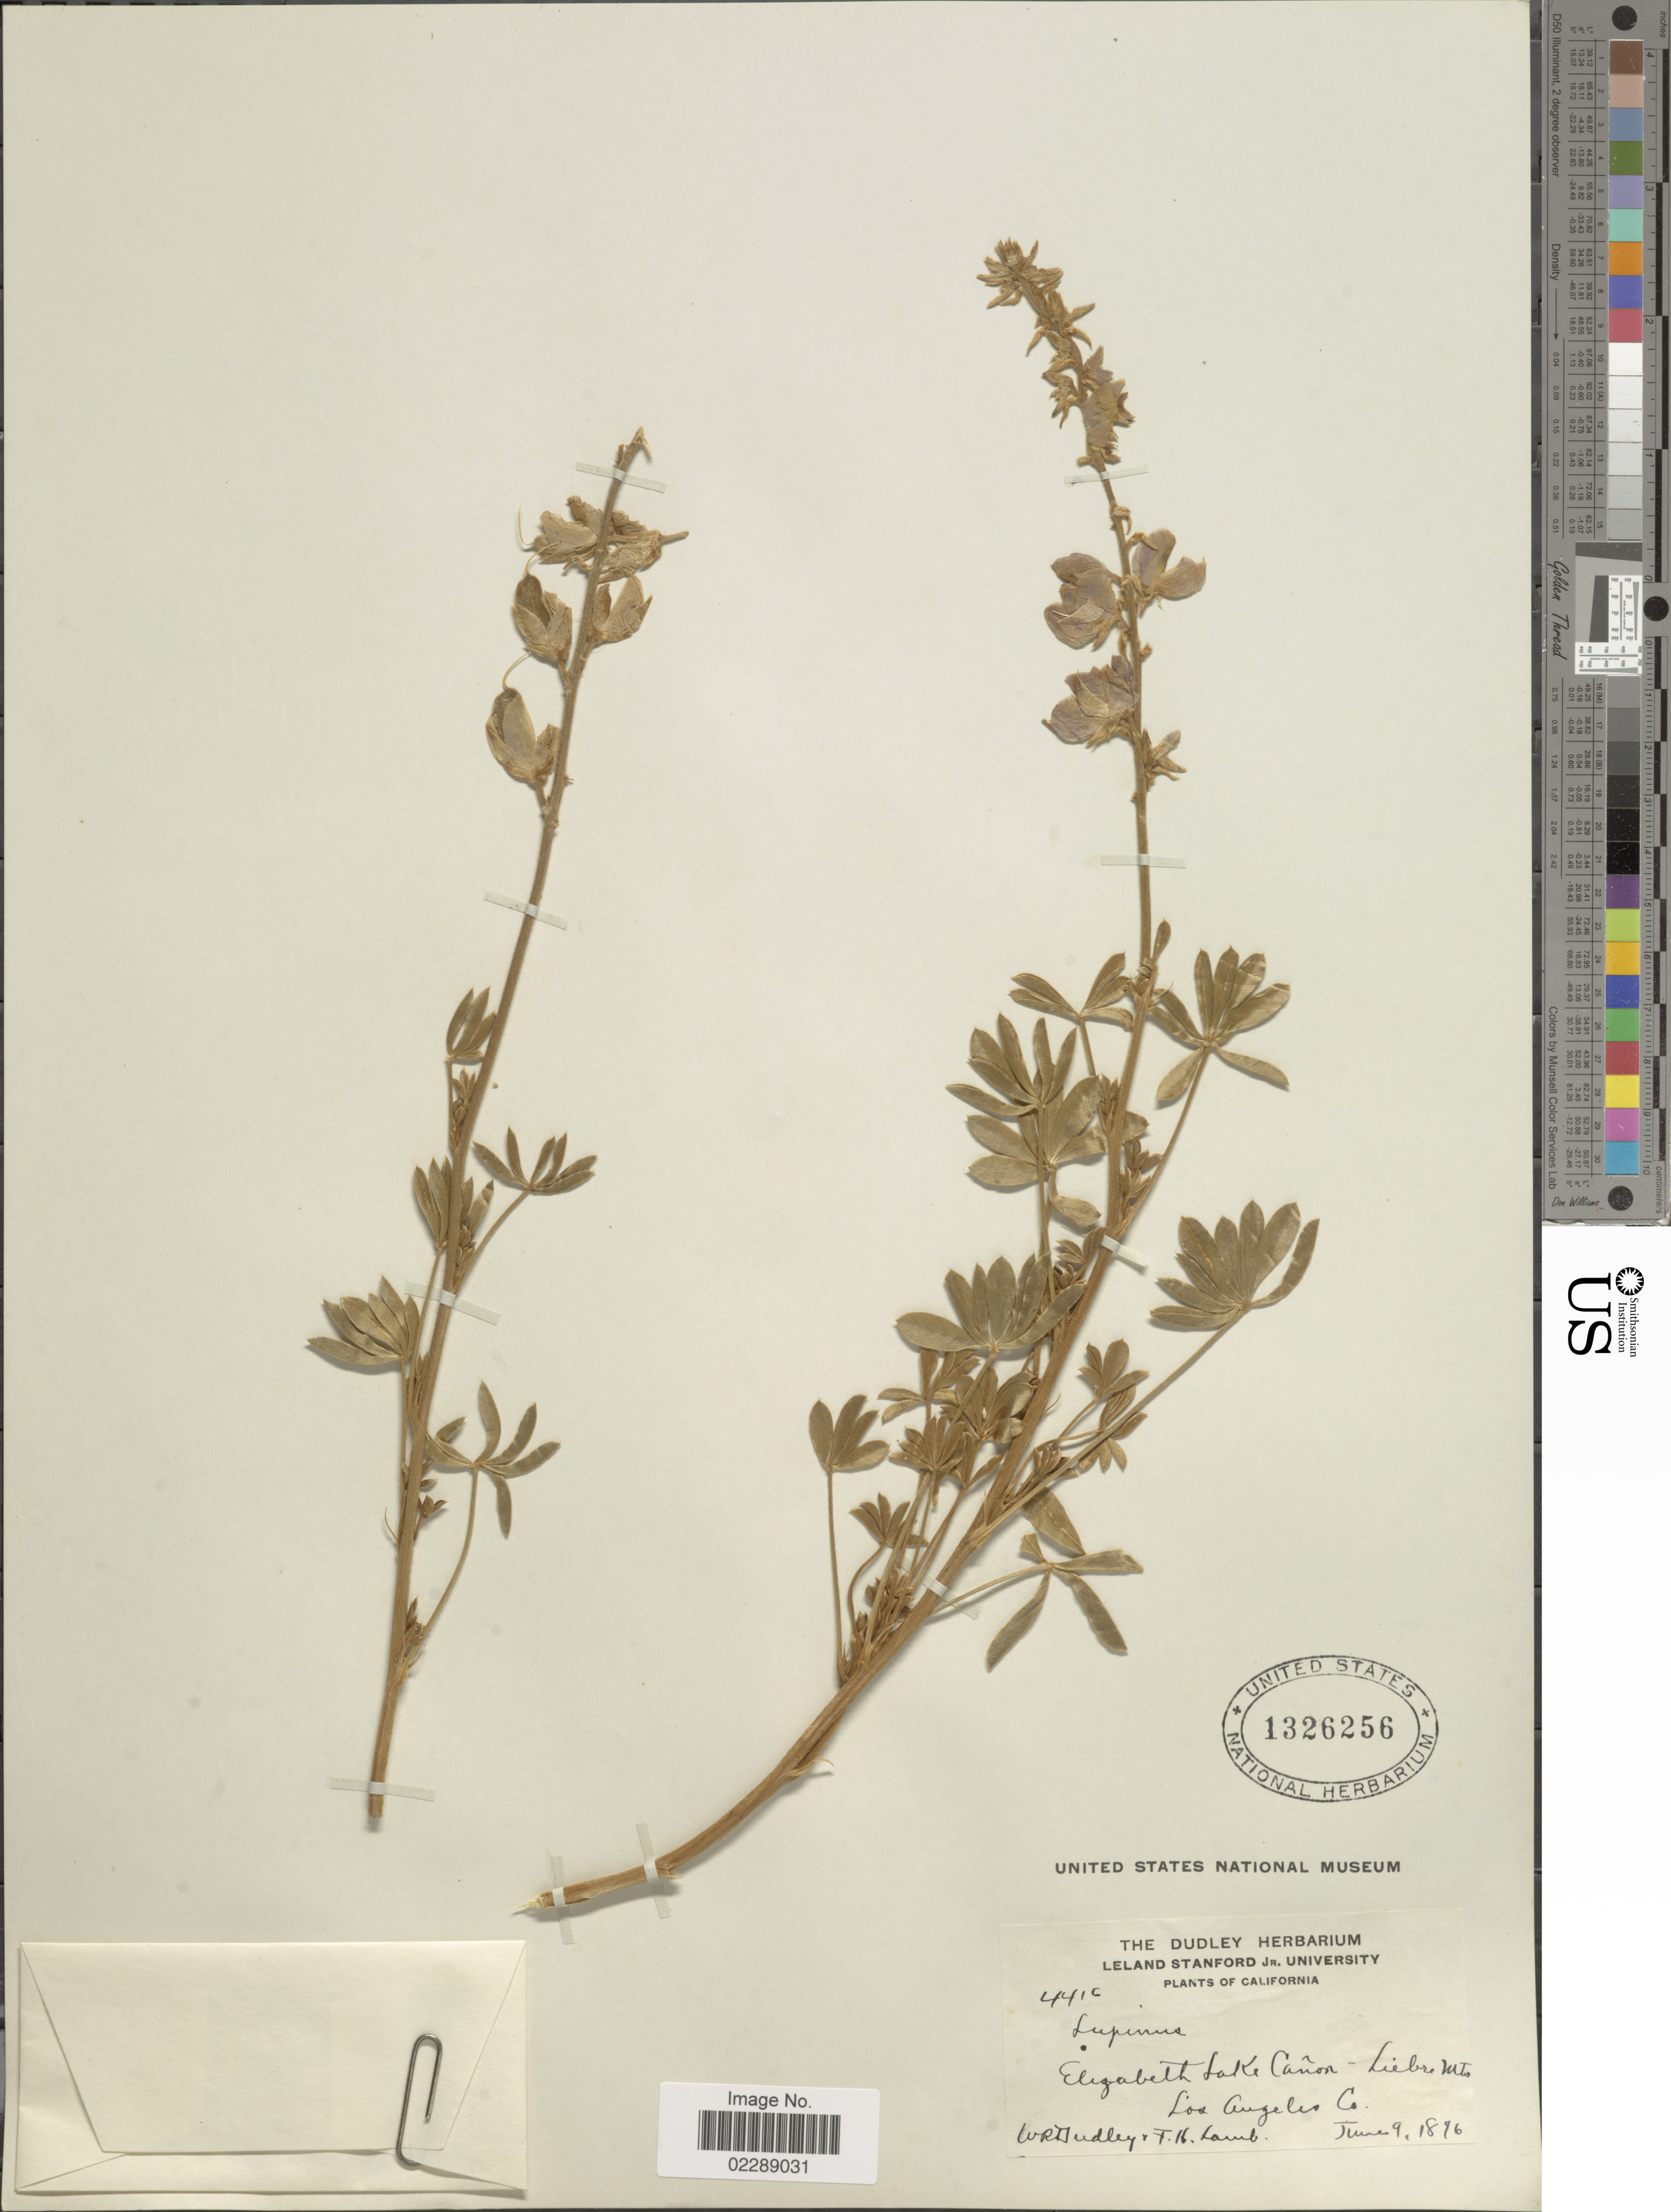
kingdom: Plantae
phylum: Tracheophyta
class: Magnoliopsida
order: Fabales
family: Fabaceae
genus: Lupinus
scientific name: Lupinus sp.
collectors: W. Dudley & F. H. Lamb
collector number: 4416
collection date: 1896-06-09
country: United States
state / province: California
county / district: Los Angeles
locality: Elizabeth Lake Canon, Liebre Mts., Los Angeles Co.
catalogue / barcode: US 1326256